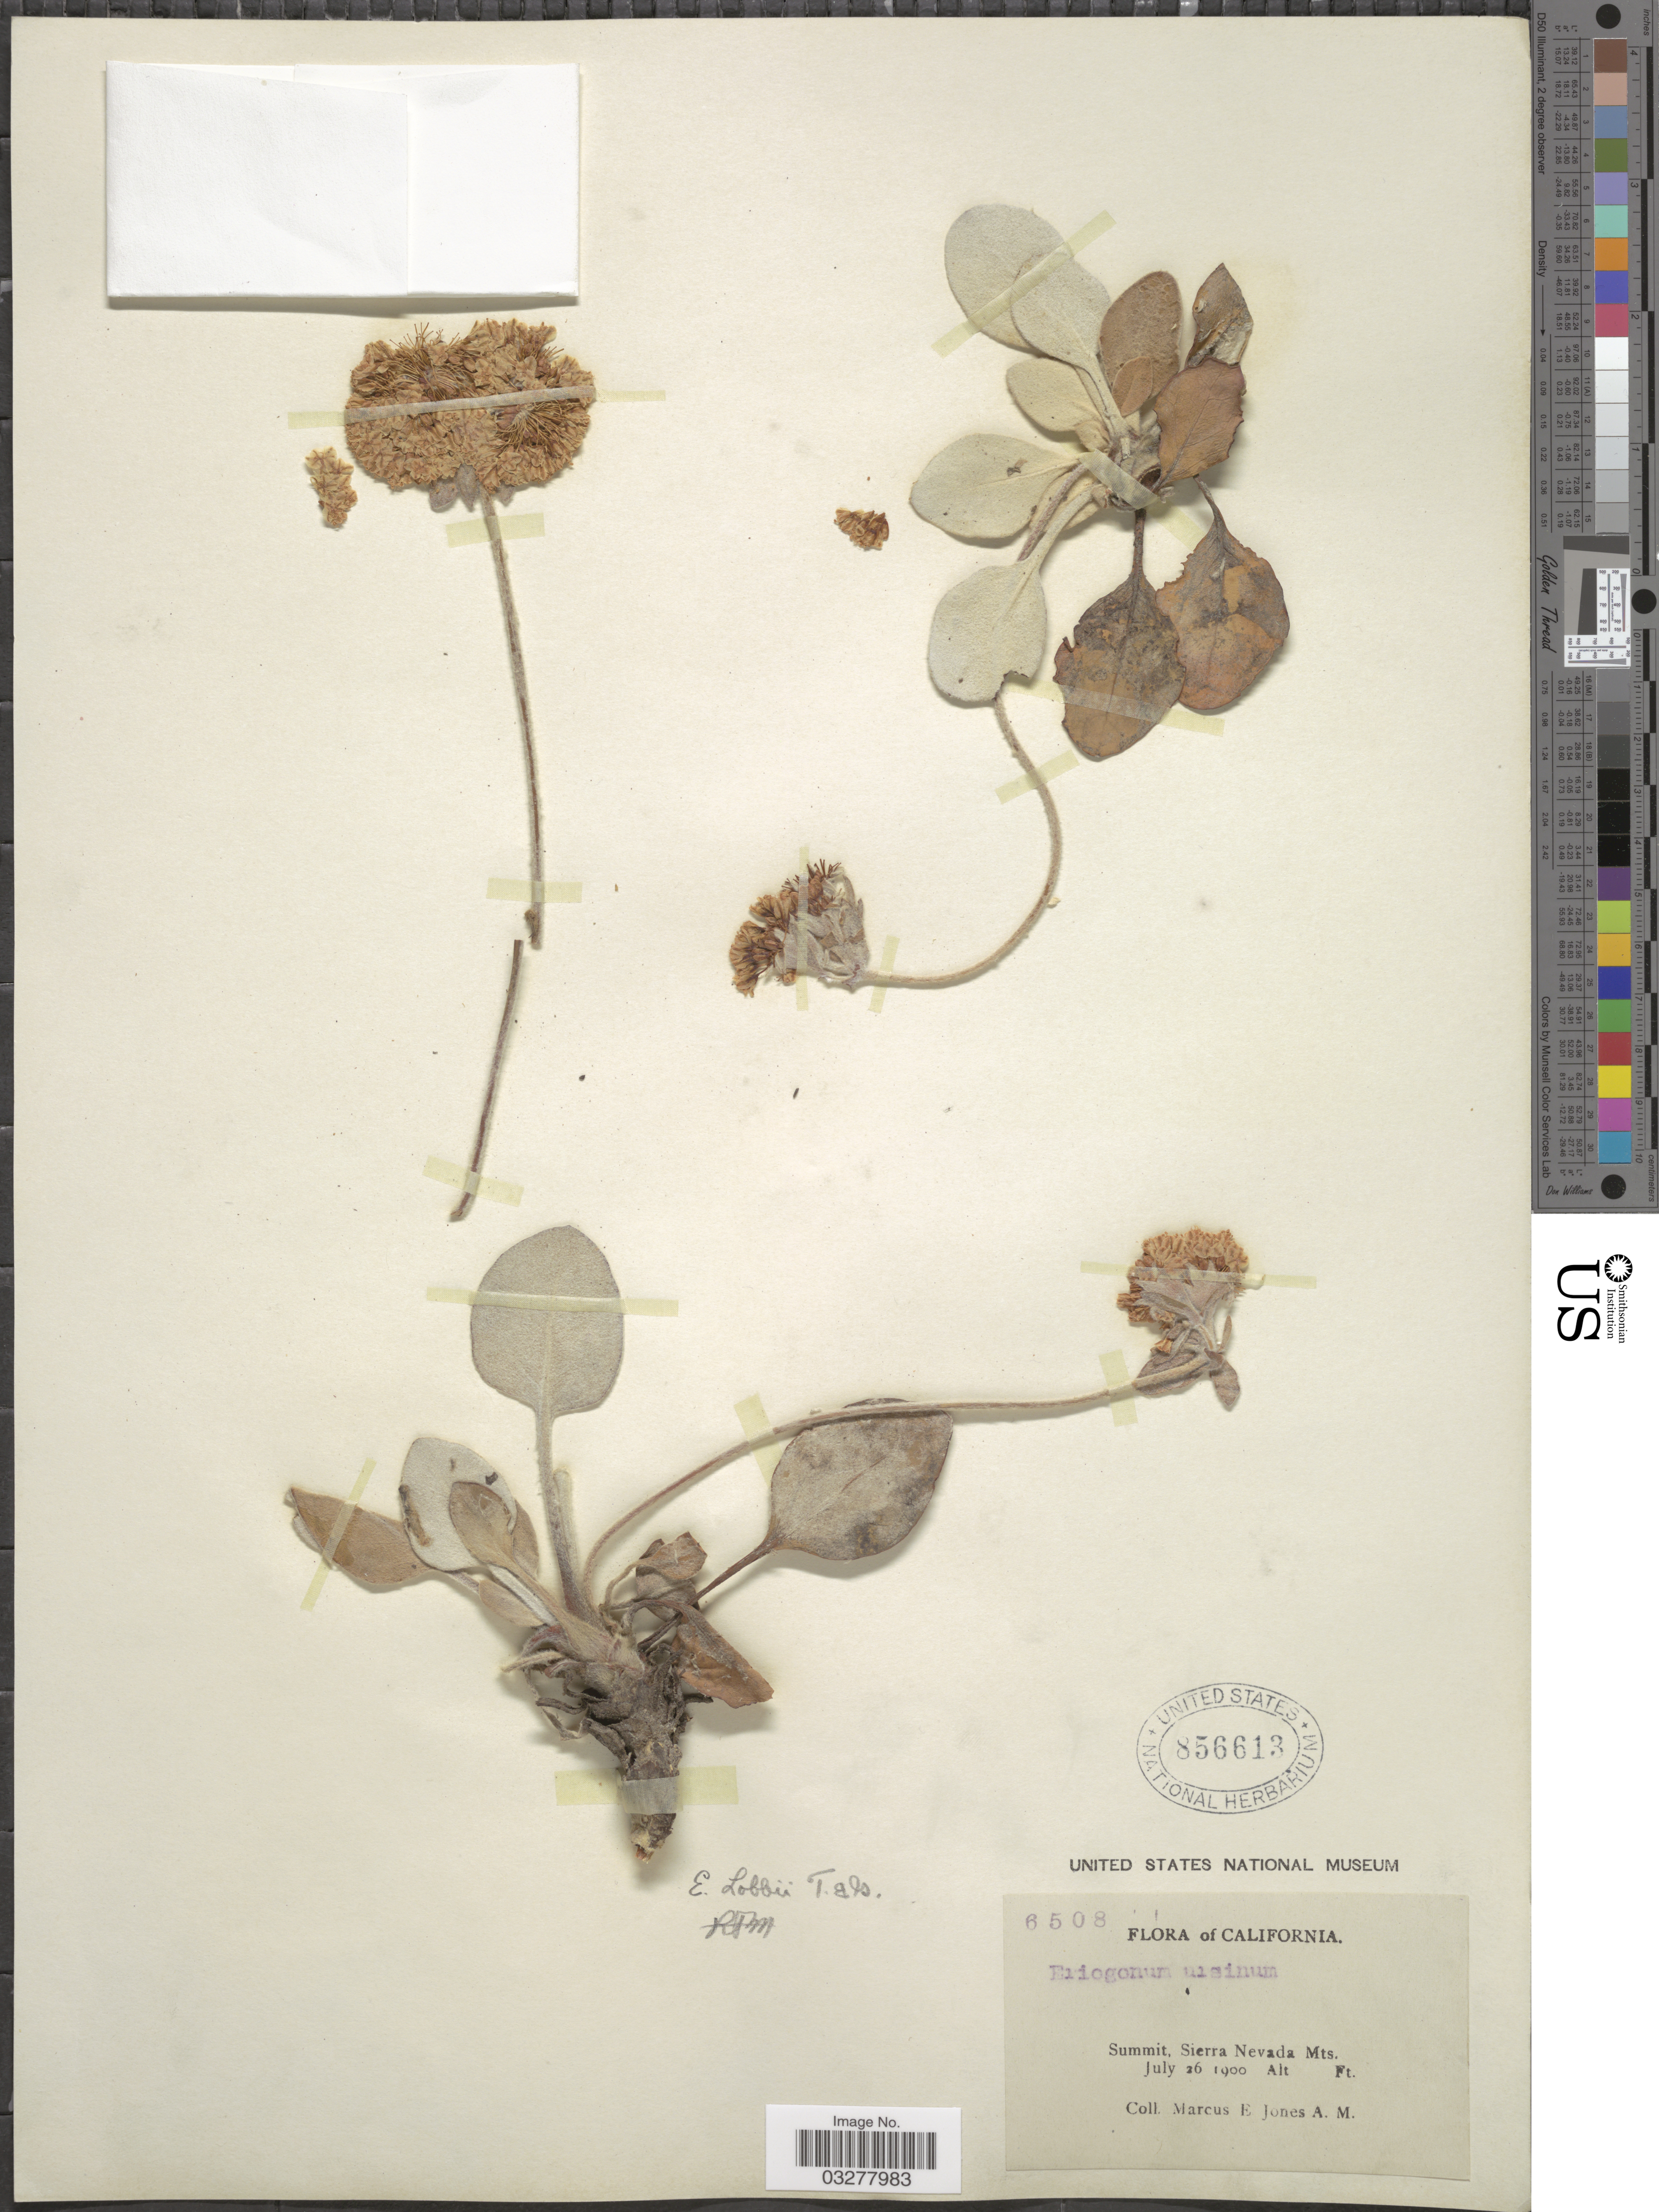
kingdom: Plantae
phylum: Tracheophyta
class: Magnoliopsida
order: Caryophyllales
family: Polygonaceae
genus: Eriogonum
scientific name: Eriogonum lobbii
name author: Torr. & A. Gray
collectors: M. E. Jones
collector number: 6508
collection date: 1900-07-26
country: United States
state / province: California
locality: Summit, Sierra Nevada Mts.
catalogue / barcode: US 85663